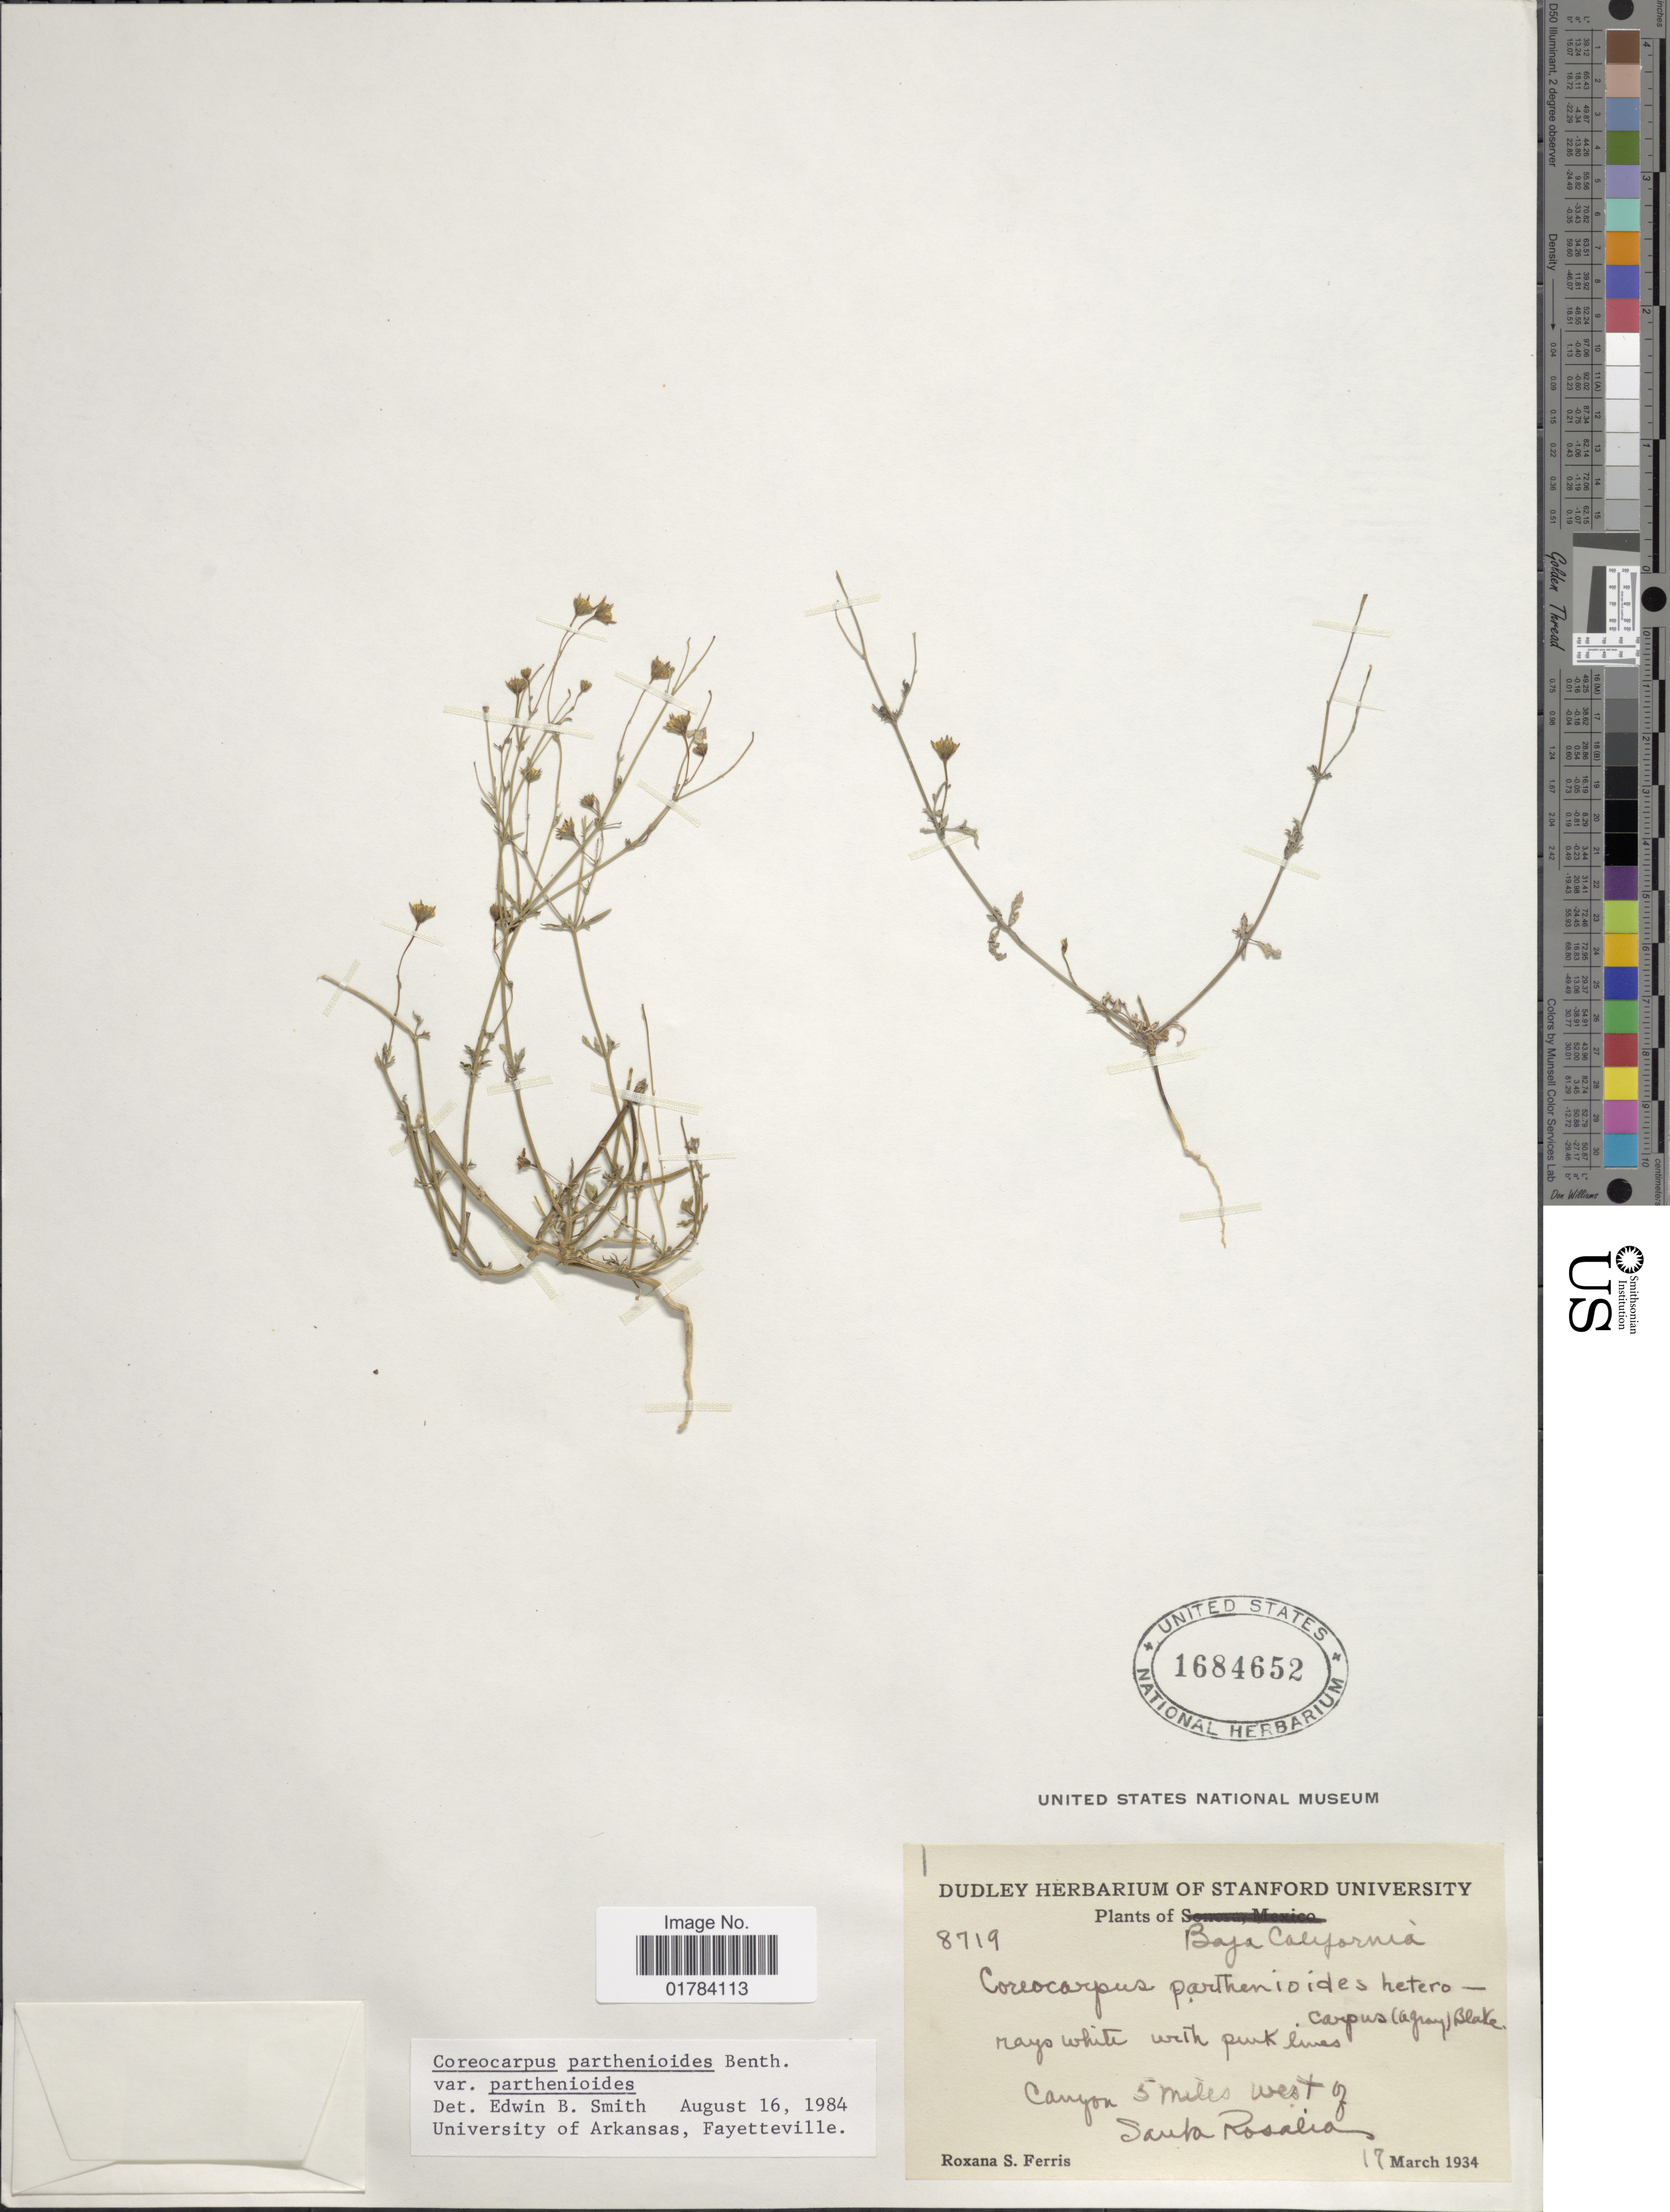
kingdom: Plantae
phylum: Tracheophyta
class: Magnoliopsida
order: Asterales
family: Asteraceae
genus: Coreocarpus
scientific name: Coreocarpus parthenioides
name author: Benth.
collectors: R. S. Ferris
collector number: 8719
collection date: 1934-03-17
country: Mexico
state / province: Baja California Sur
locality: Canyon 5 miles west of Santa Rosalia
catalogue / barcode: US 1684652